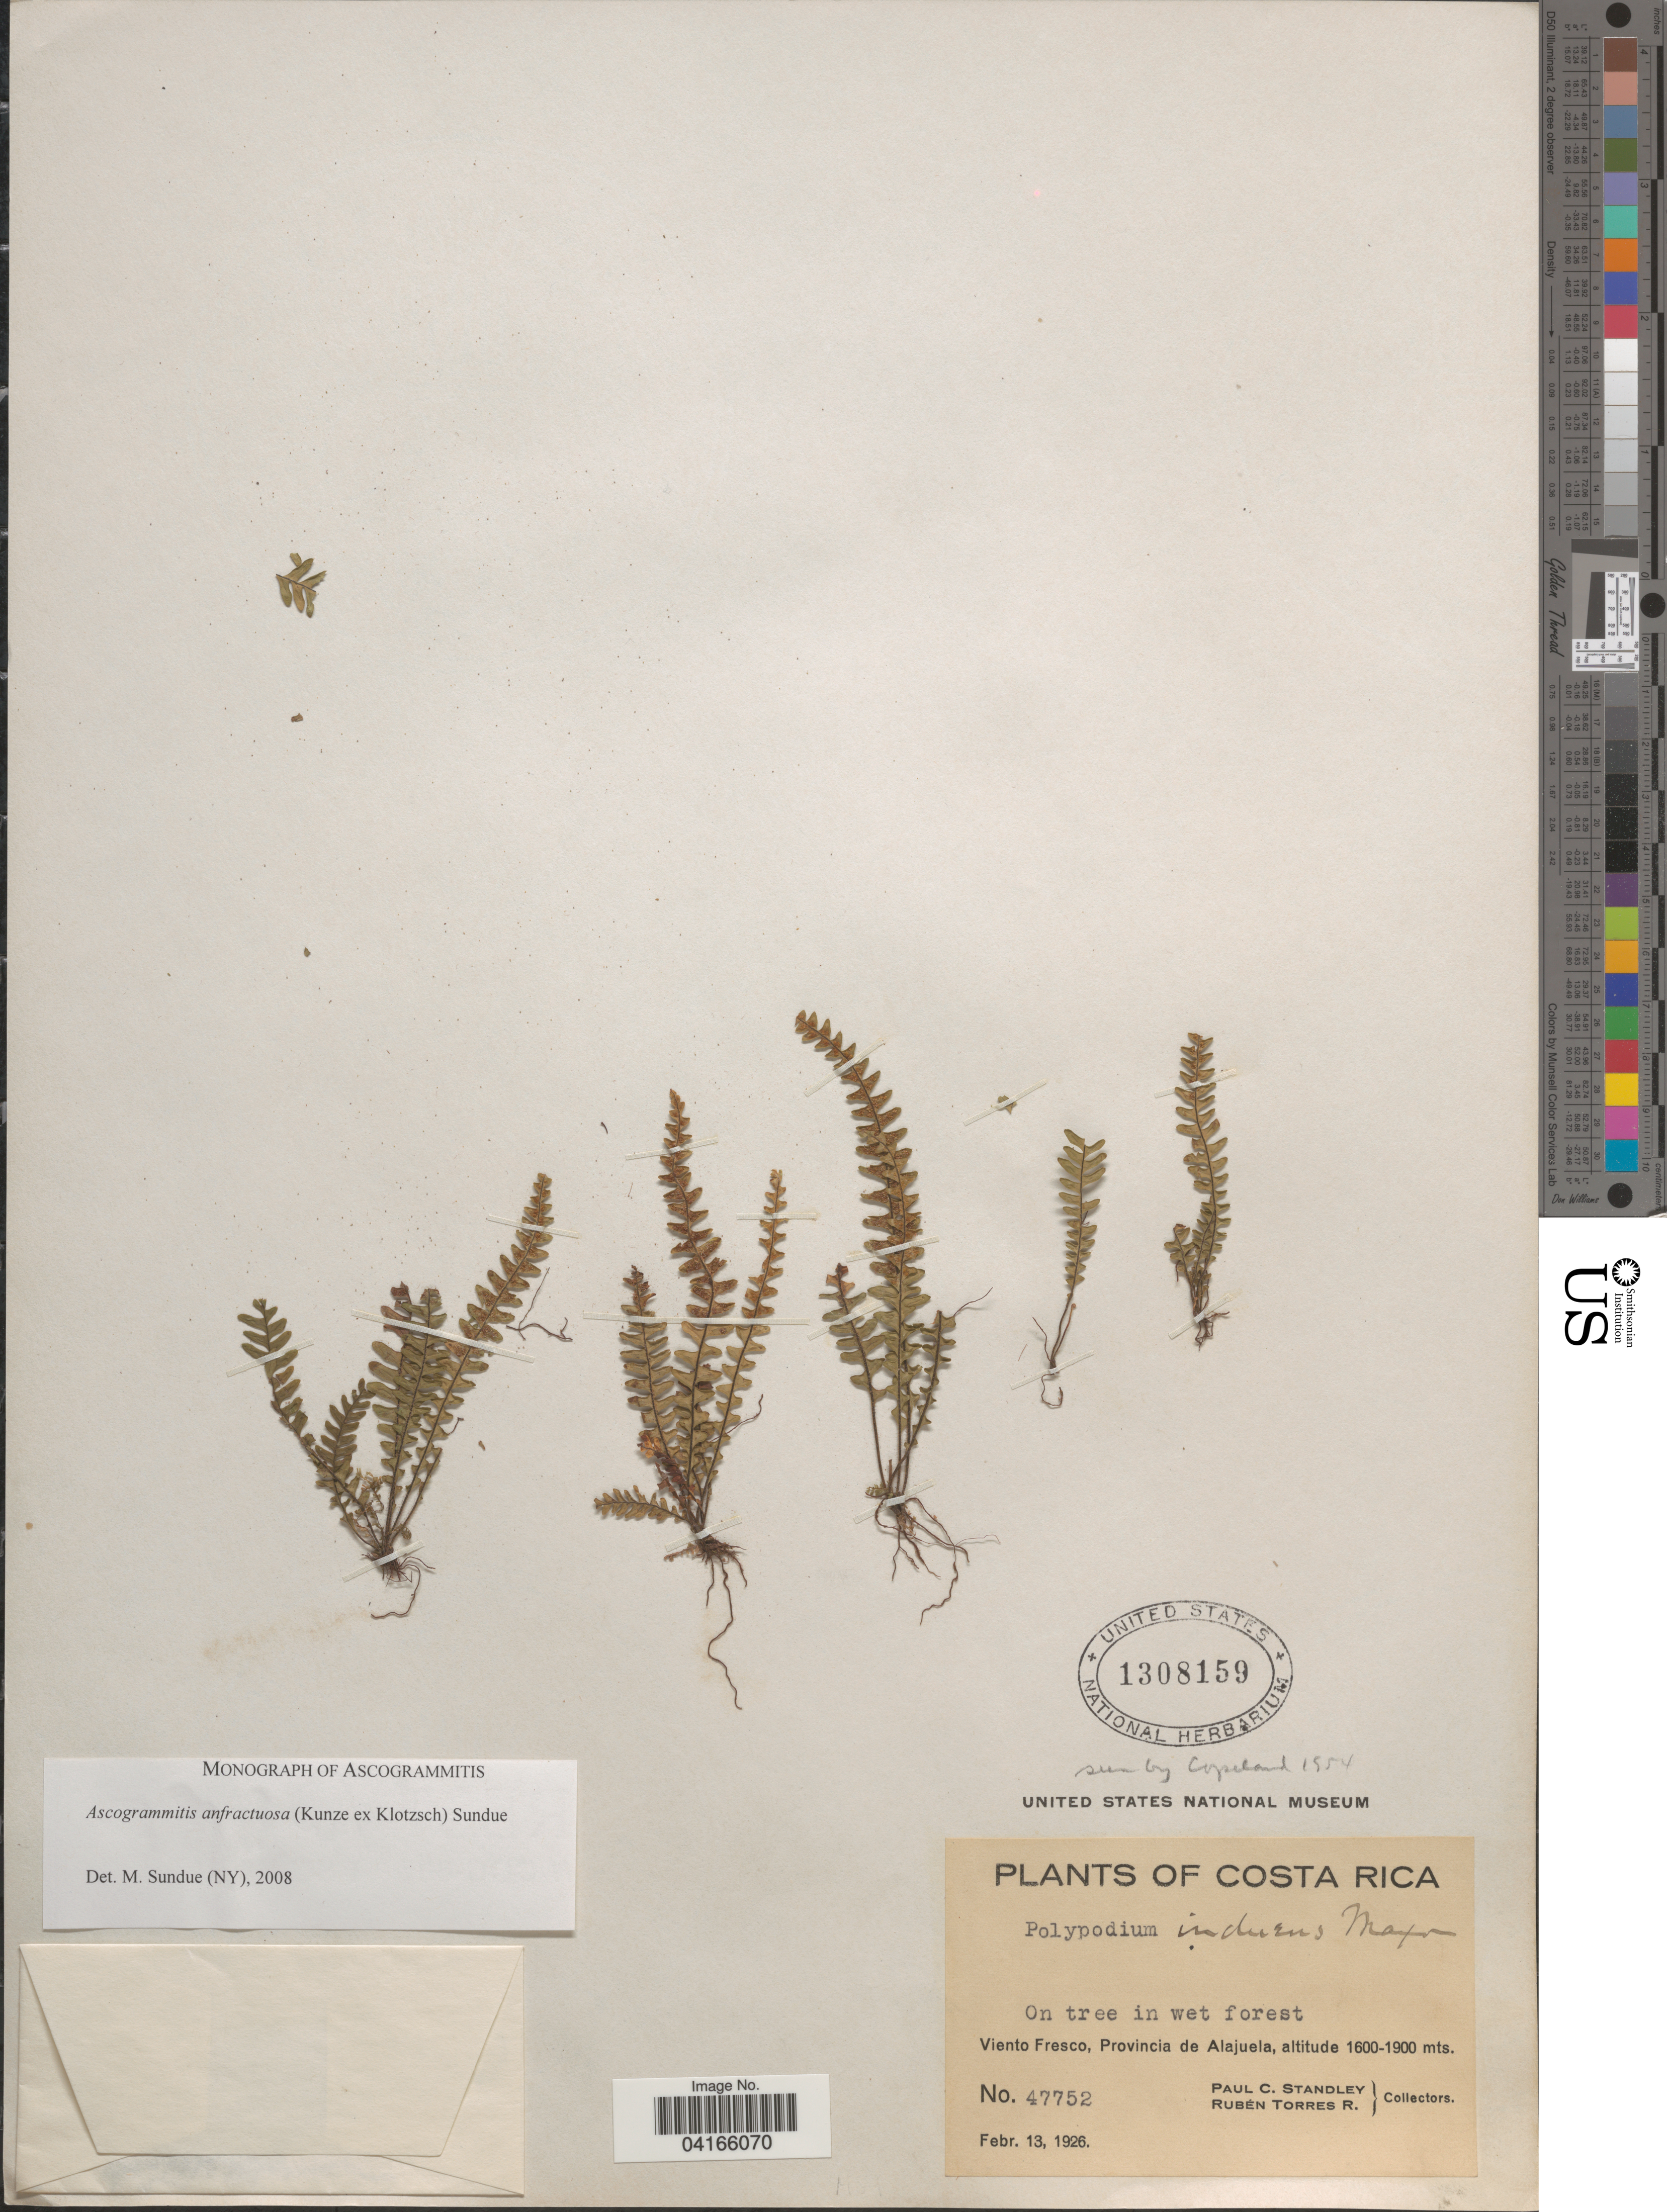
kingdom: Plantae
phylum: Tracheophyta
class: Polypodiopsida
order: Polypodiales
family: Polypodiaceae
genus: Ascogrammitis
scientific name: Ascogrammitis anfractuosa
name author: (Kunze ex Klotzsch) Sundue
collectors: P. C. Standley & R. Torres Rojas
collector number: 47752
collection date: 1926-02-13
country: Costa Rica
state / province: Alajuela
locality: Viento Fresco.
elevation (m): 1600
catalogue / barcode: US 1308159